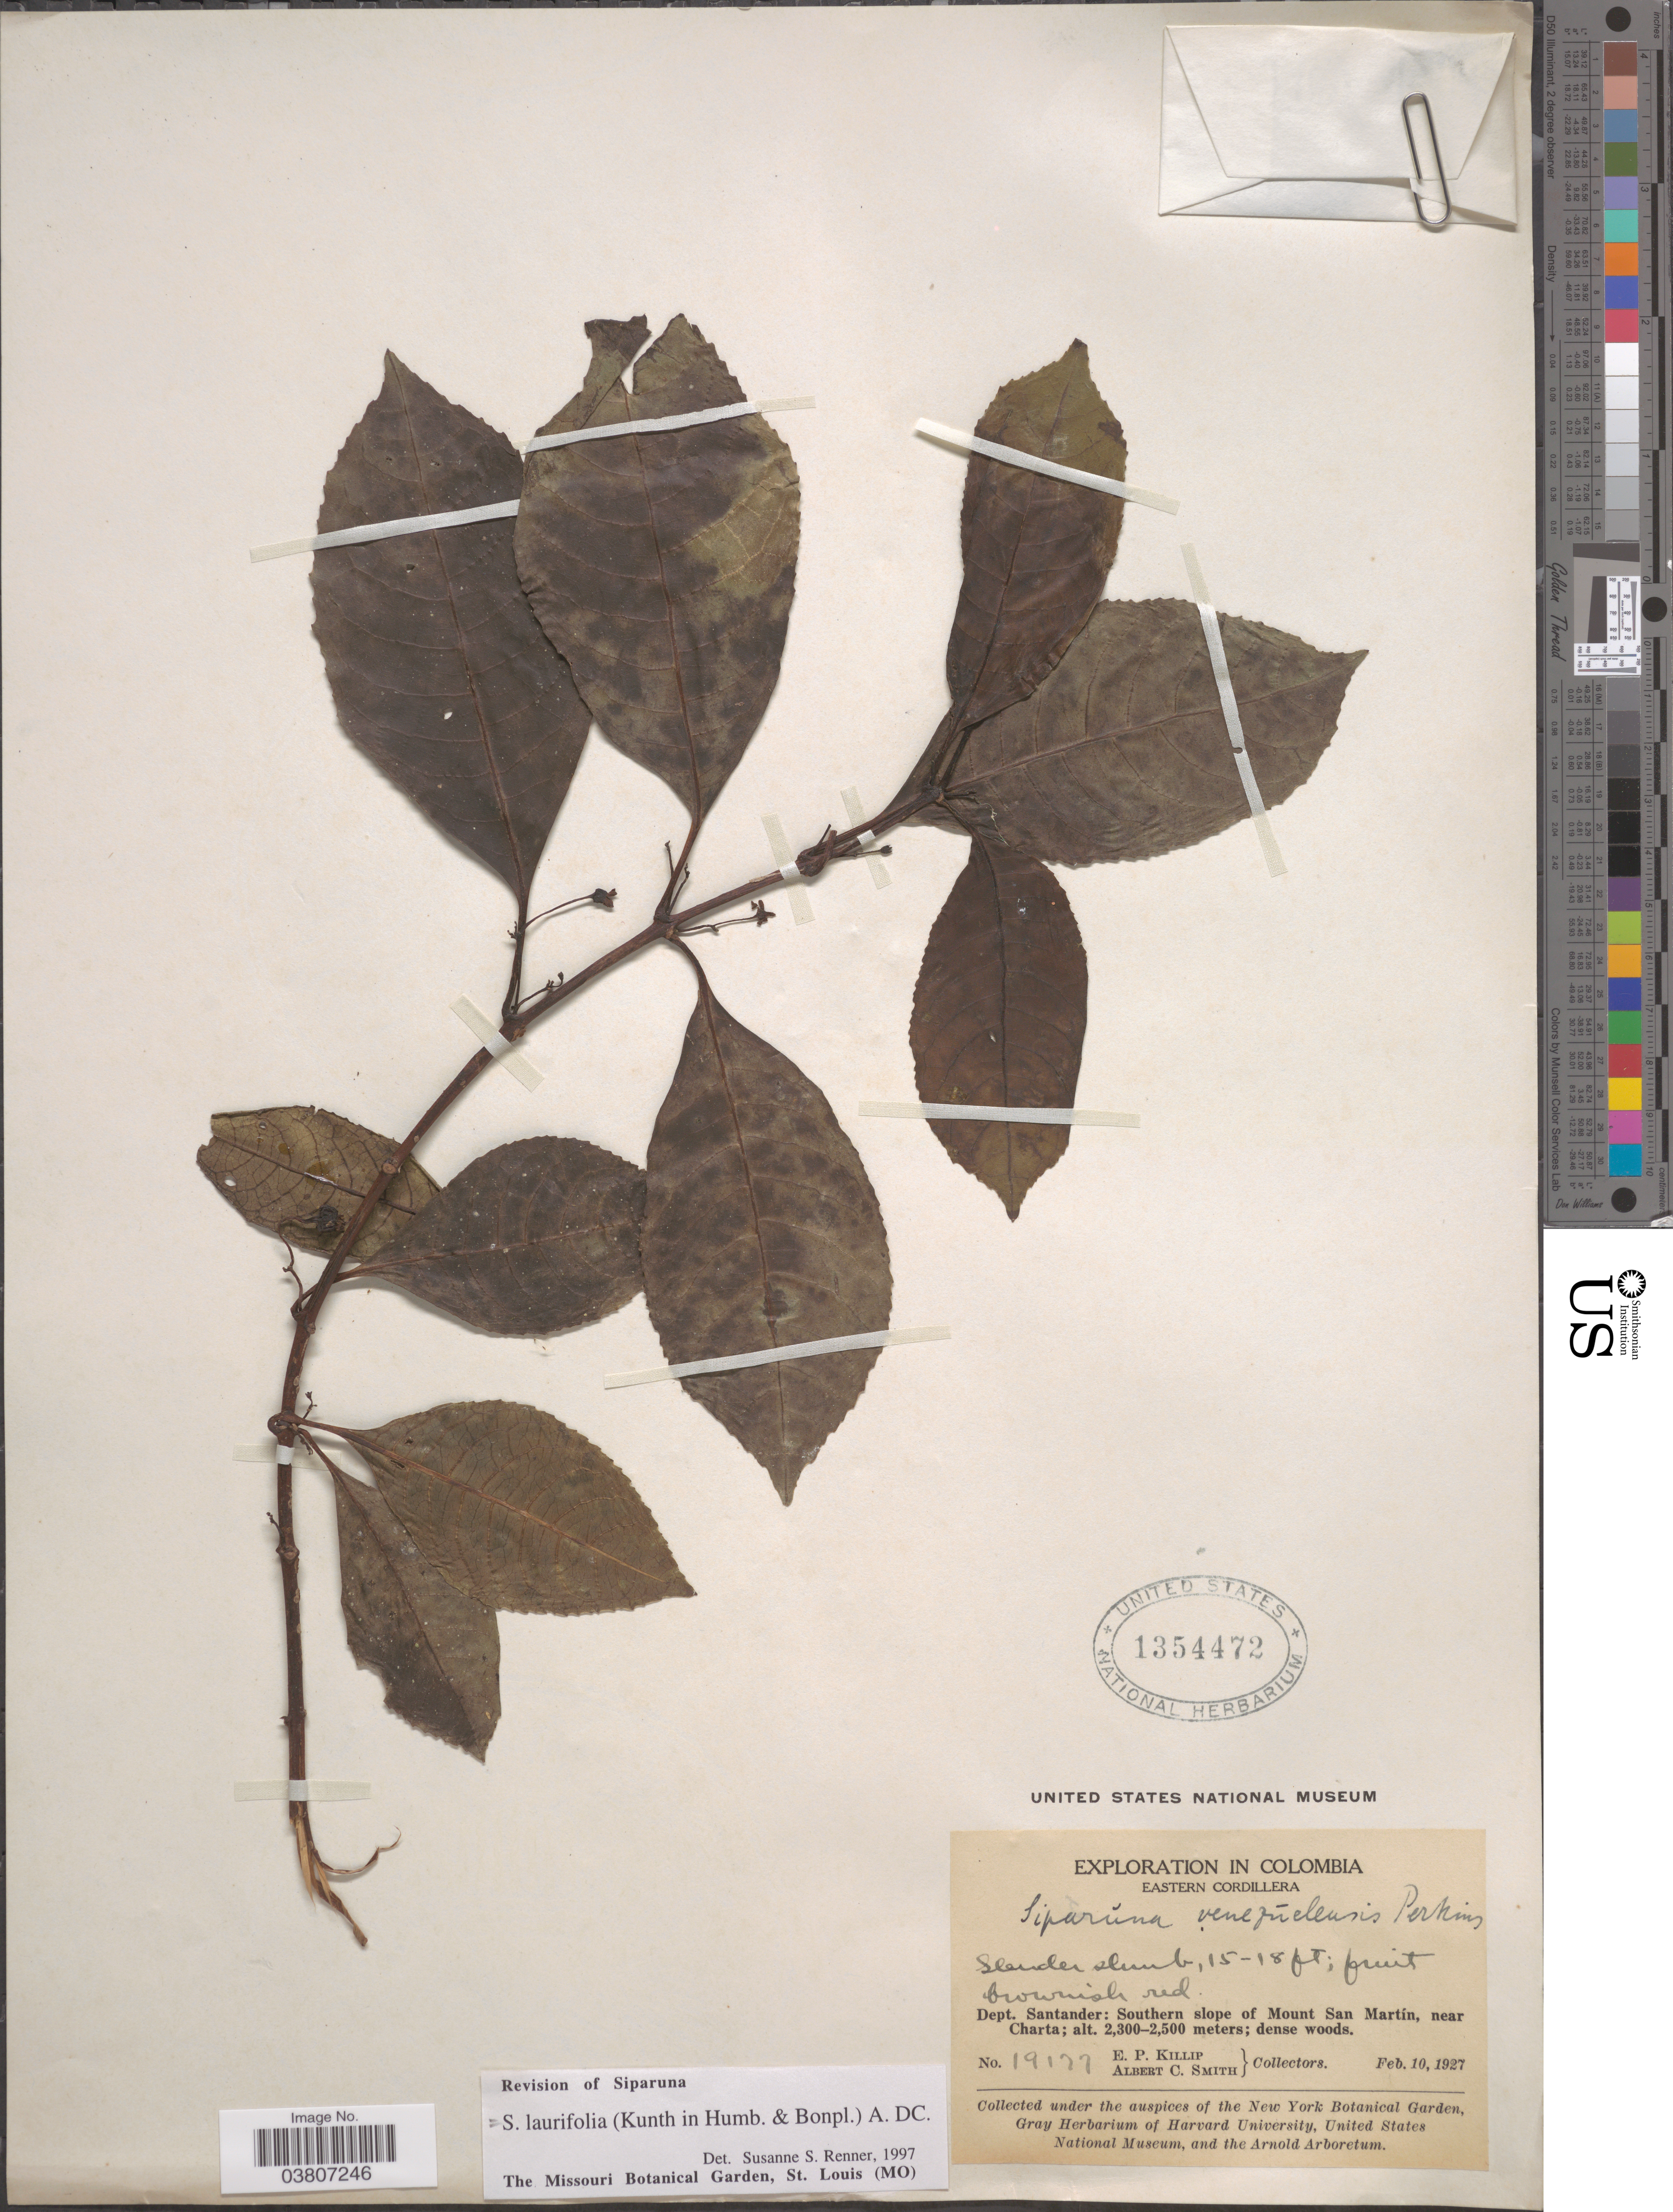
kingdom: Plantae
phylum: Tracheophyta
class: Magnoliopsida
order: Laurales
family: Siparunaceae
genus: Siparuna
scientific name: Siparuna laurifolia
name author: (Kunth) A. DC.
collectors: E. P. Killip & A. C. Smith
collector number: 19177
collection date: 1927-02-10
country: Colombia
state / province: Santander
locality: Eastern Cordillera. Dept. Santander: Southern slope of Mount San Martín, near Charta.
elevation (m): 2300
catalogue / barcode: US 1354472